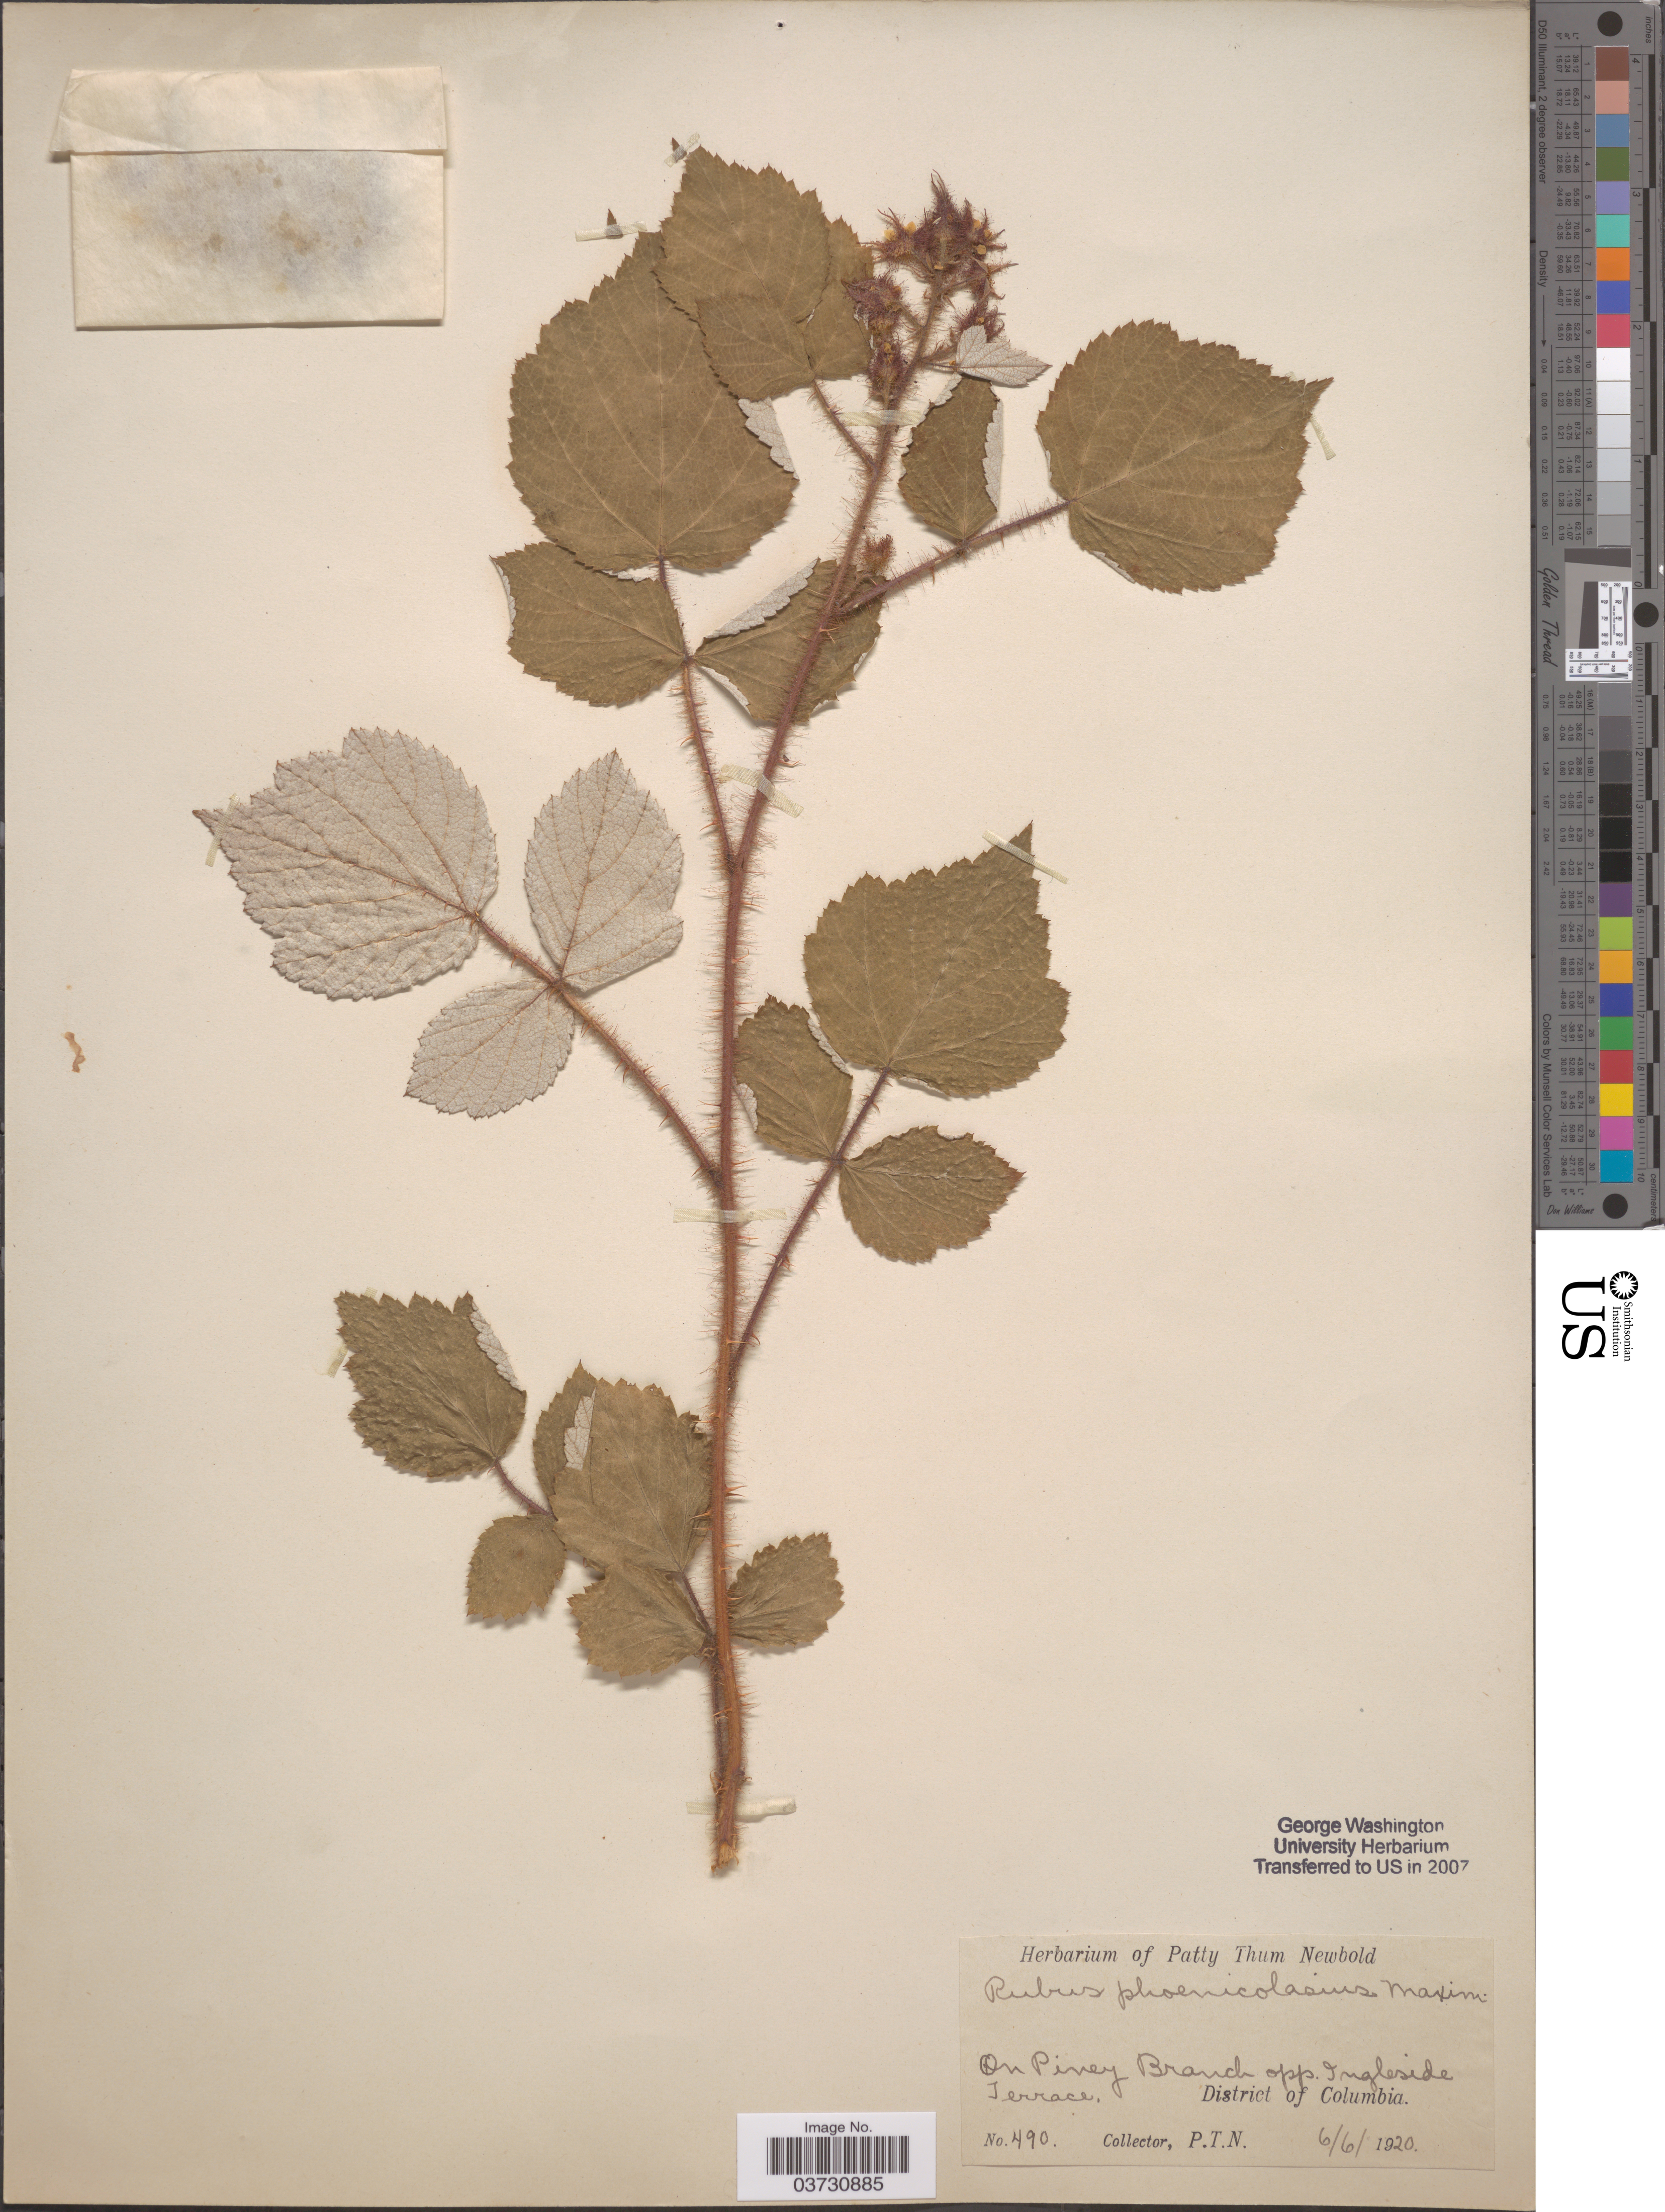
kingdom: Plantae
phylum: Tracheophyta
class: Magnoliopsida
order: Rosales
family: Rosaceae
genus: Rubus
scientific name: Rubus phoenicolasius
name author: Maxim.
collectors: P. Newbold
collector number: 490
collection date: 1920-06-06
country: United States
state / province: District of Columbia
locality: On Piney Branch opp. Ingleside Terrace.